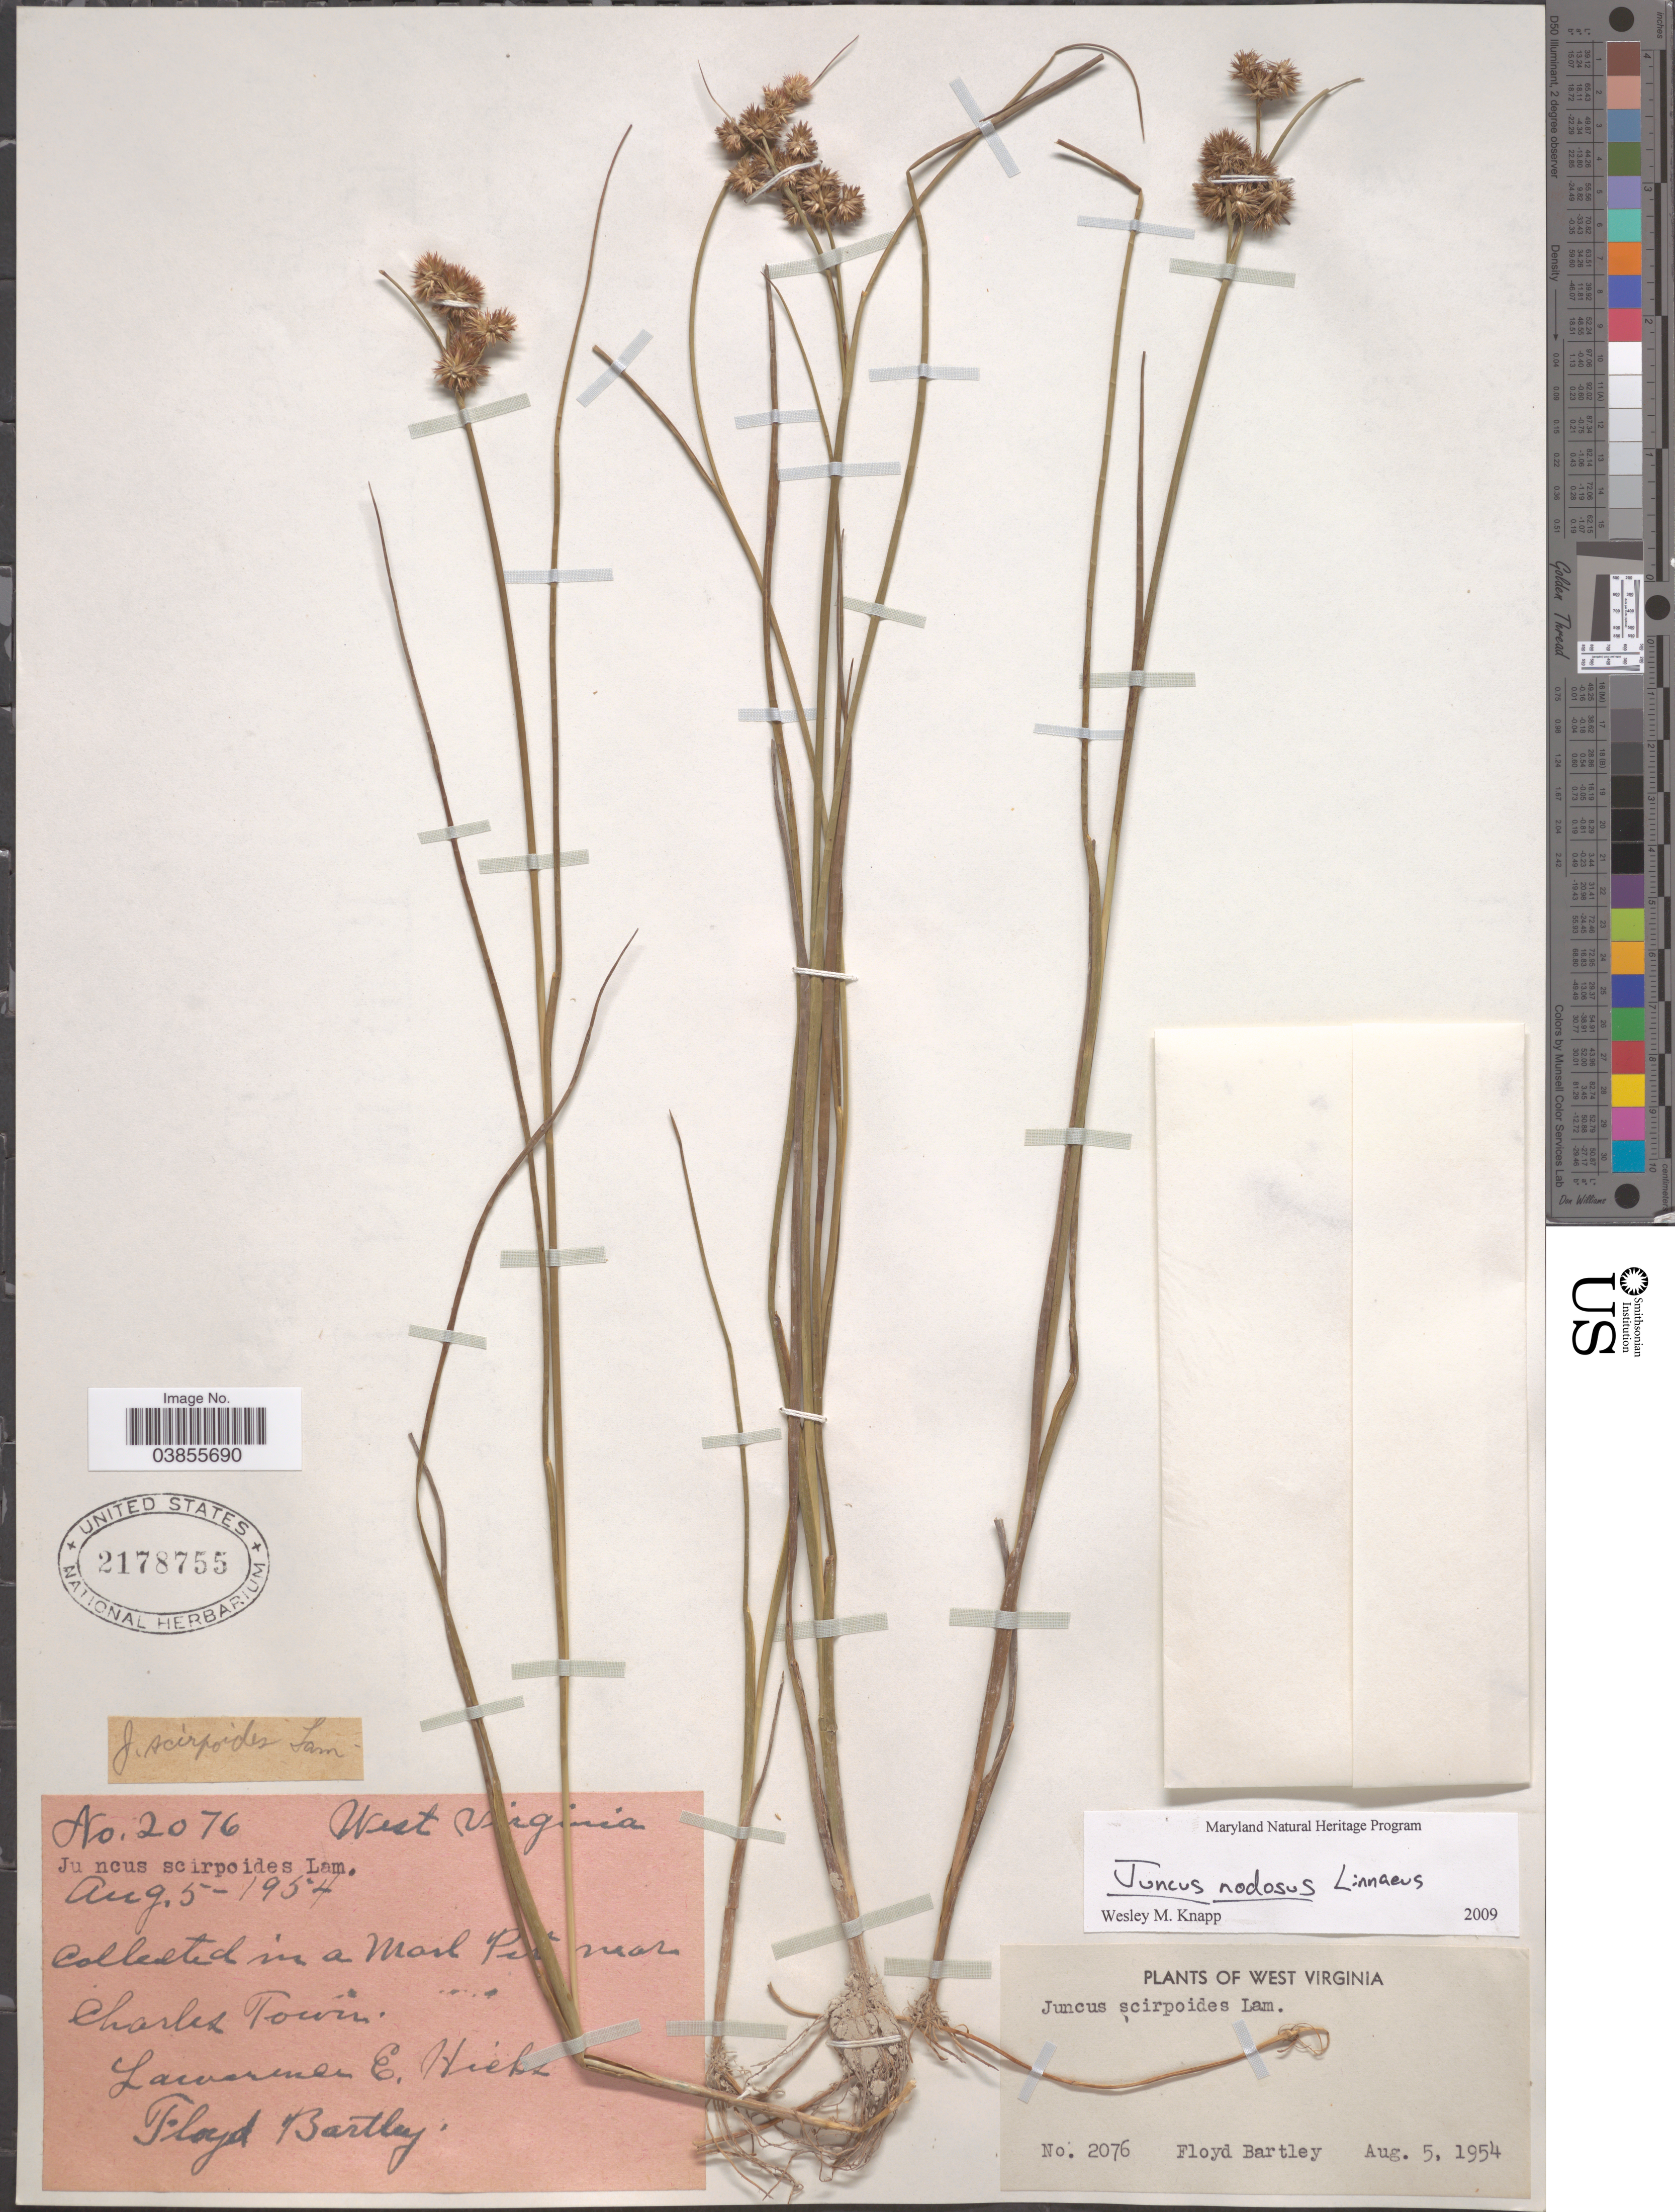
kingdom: Plantae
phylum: Tracheophyta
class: Liliopsida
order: Poales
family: Juncaceae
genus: Juncus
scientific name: Juncus nodosus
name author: L.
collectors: L. E. Hicks & F. Bartley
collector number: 2076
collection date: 1954-08-05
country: United States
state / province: West Virginia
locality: In a Marsh Pit near Charles Town.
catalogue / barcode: US 2178755